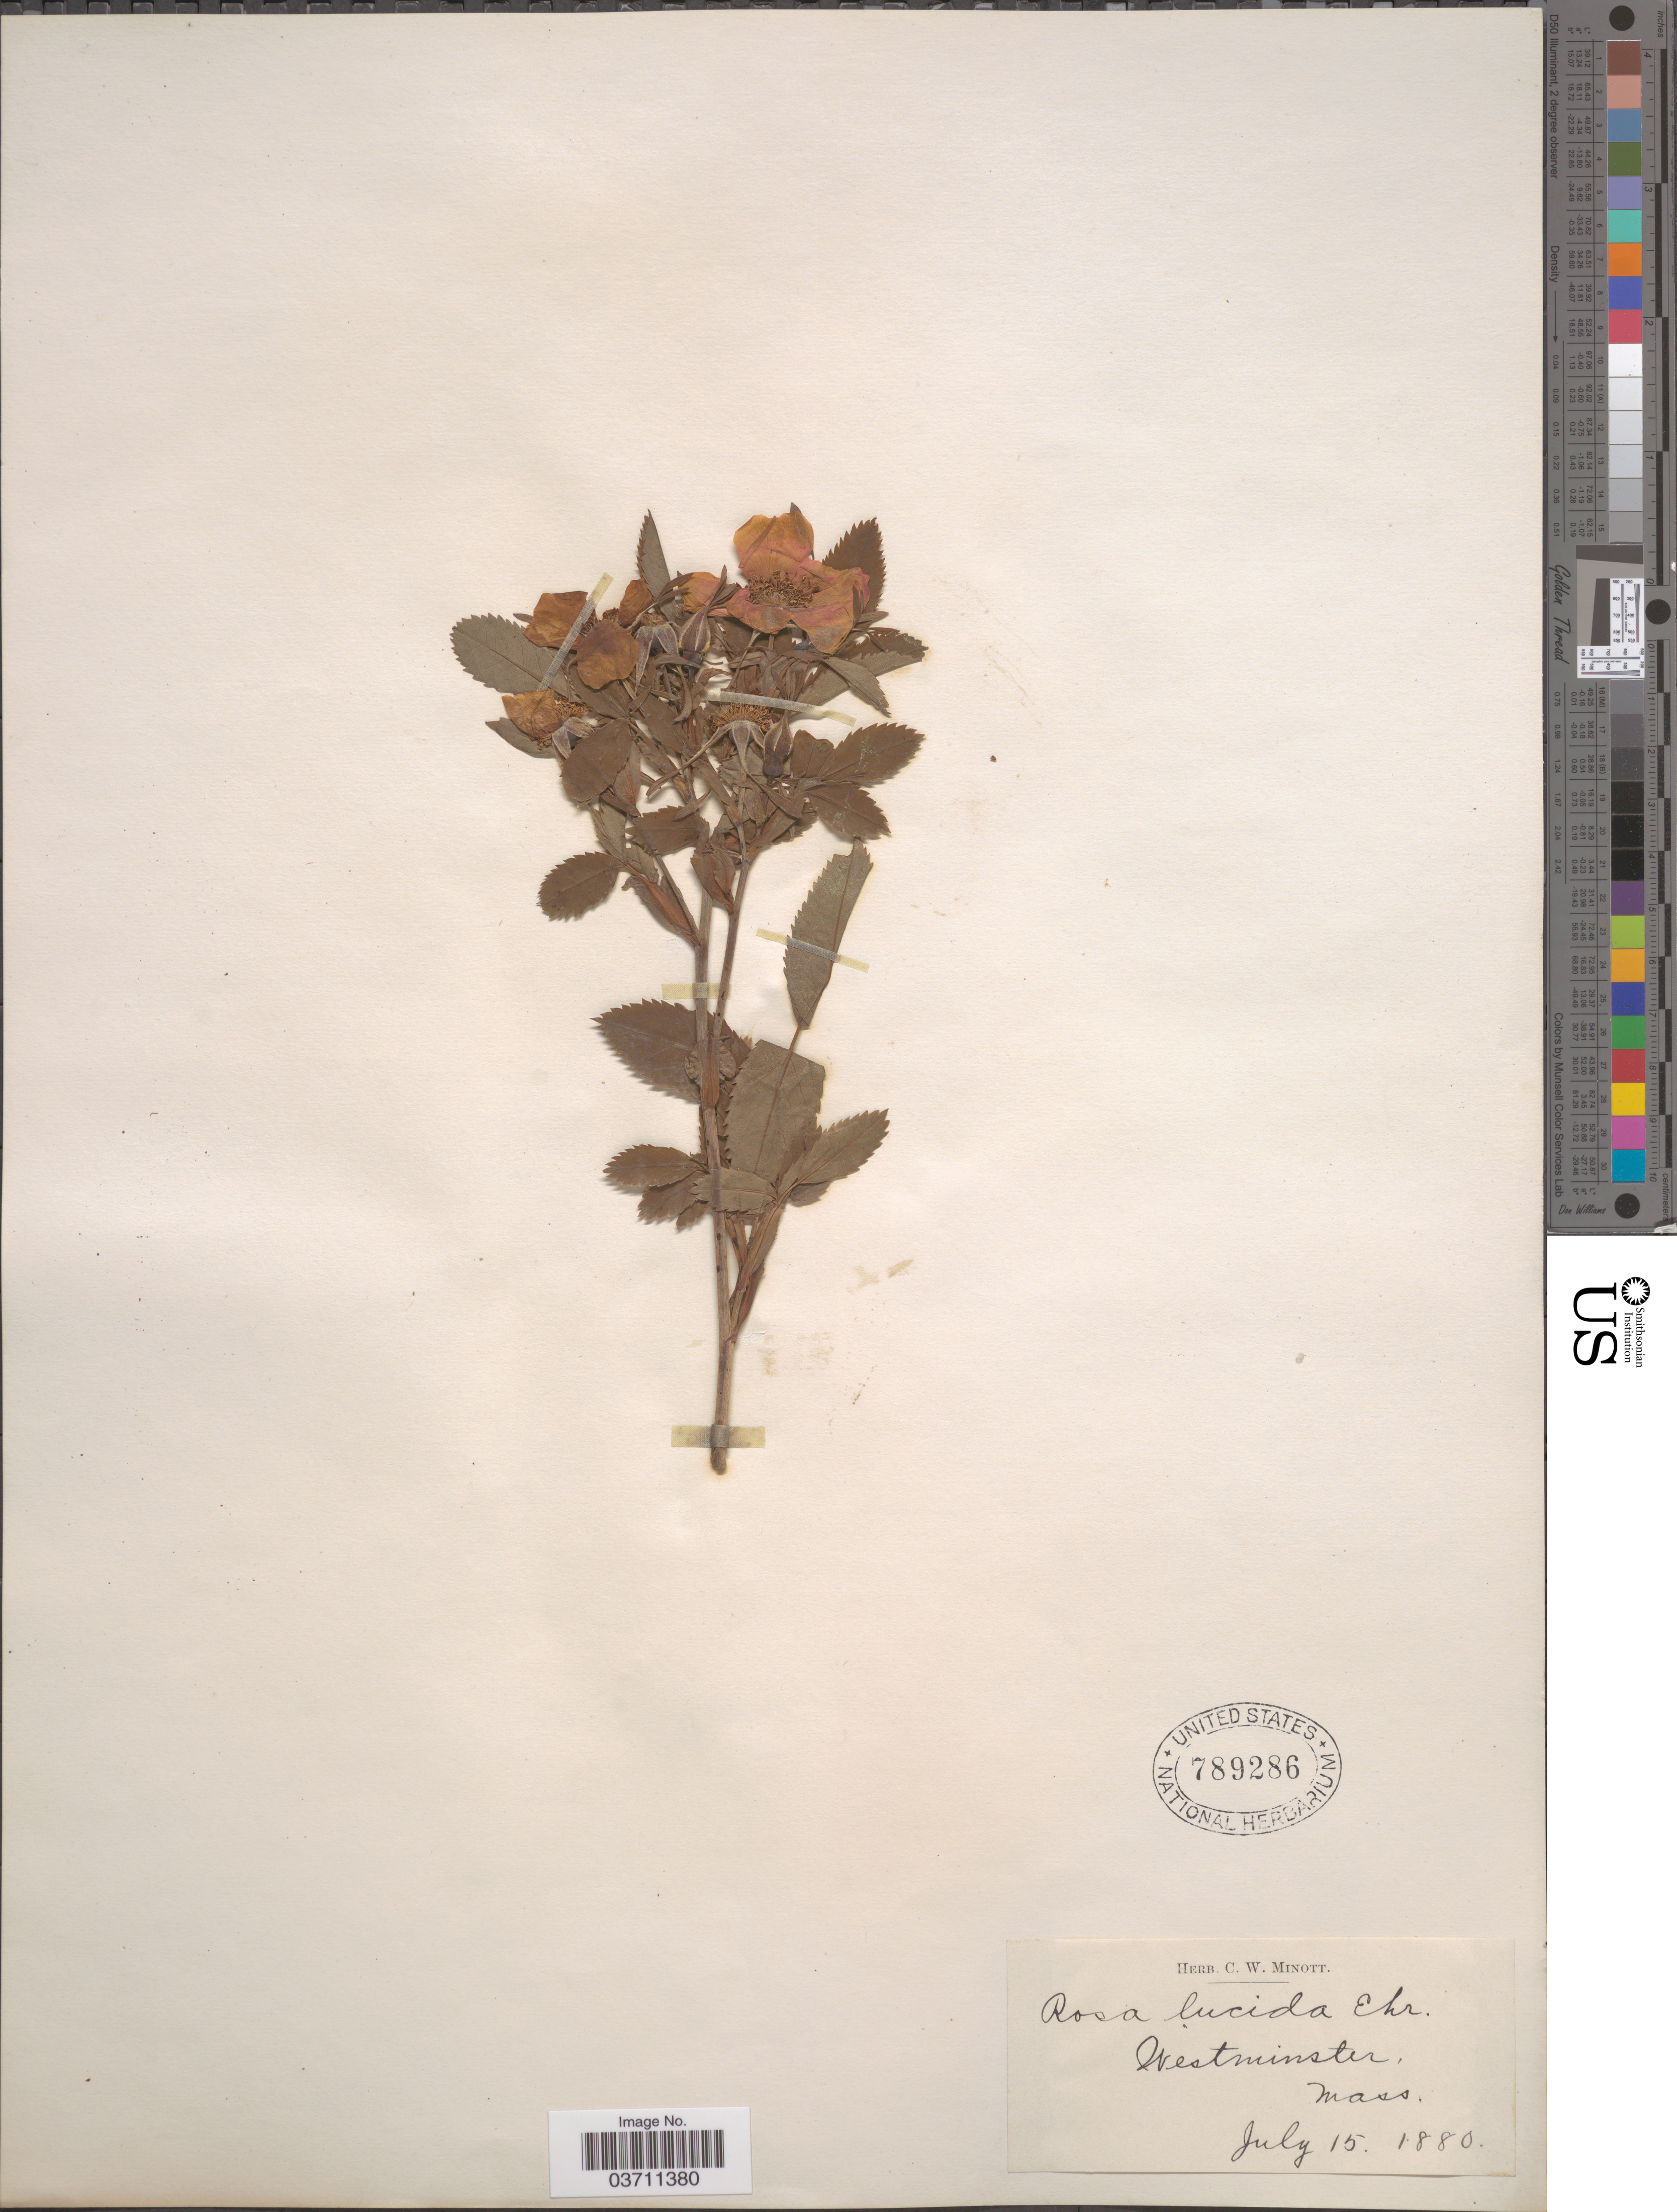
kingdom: Plantae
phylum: Tracheophyta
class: Magnoliopsida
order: Rosales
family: Rosaceae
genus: Rosa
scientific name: Rosa lucida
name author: Meehan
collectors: ex herb. C. W. Minott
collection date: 1880-07-15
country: United States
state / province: Massachusetts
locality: Westminster.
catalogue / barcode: US 789286